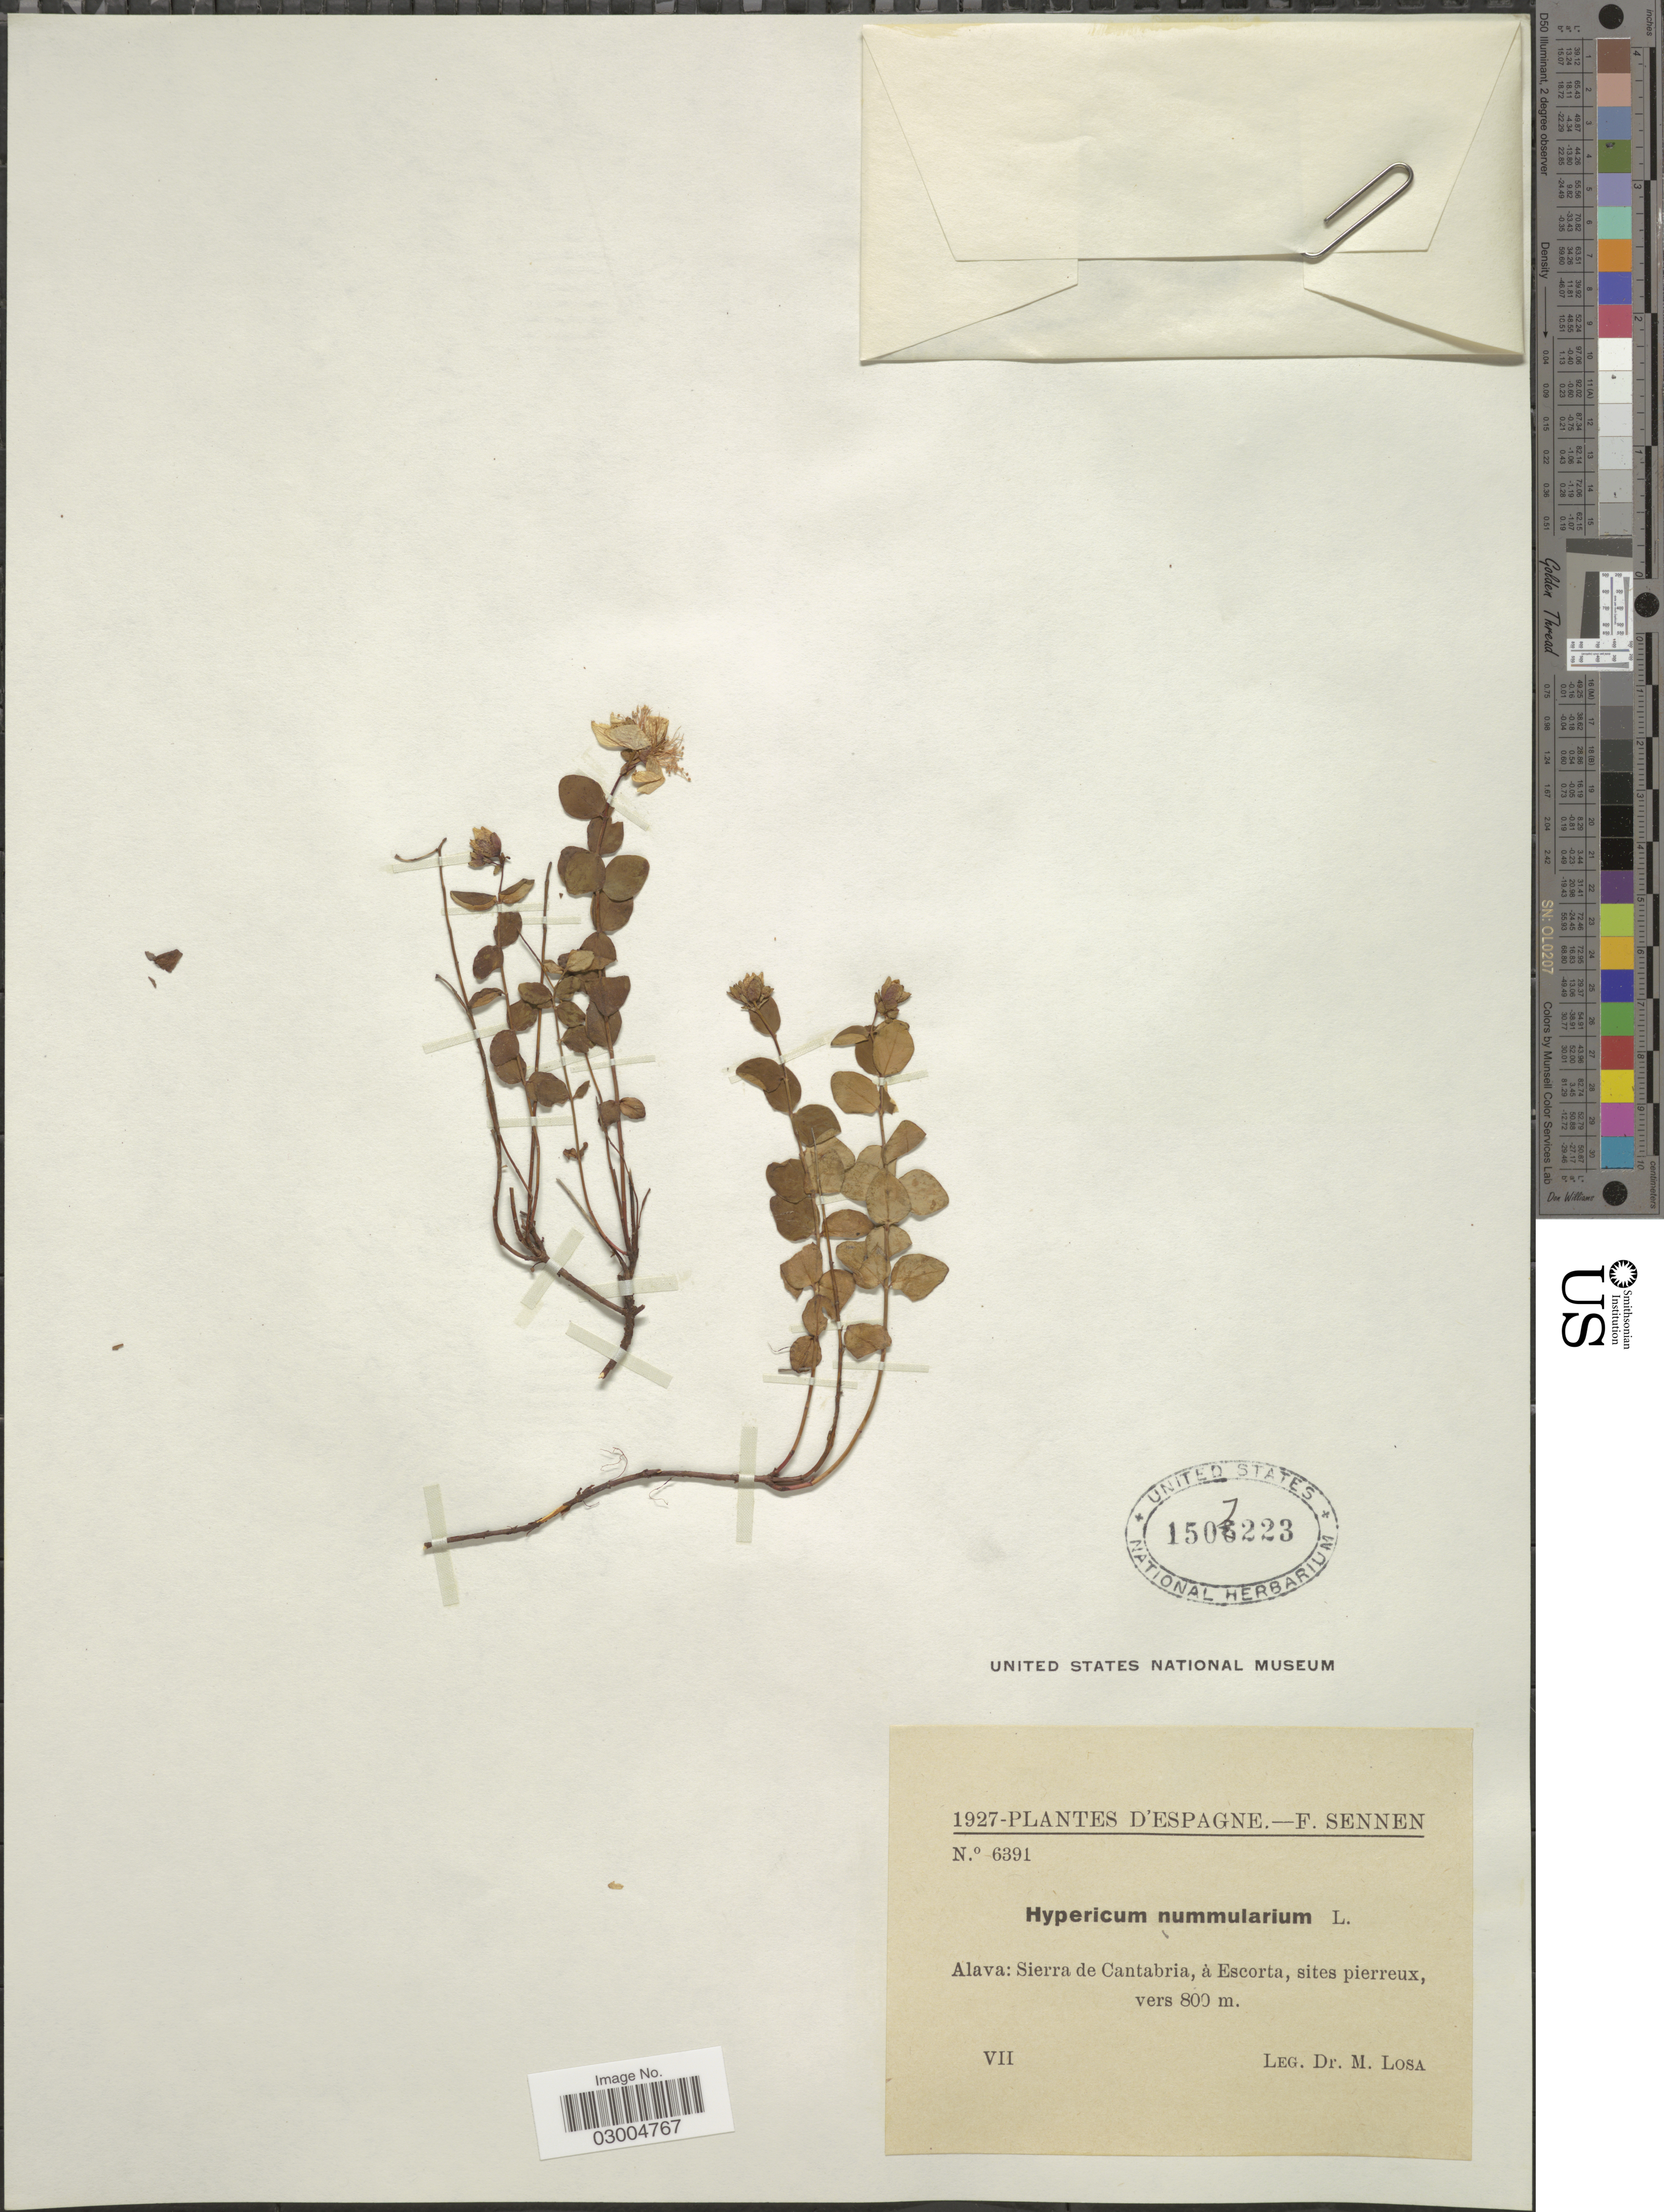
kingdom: Plantae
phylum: Tracheophyta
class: Magnoliopsida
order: Malpighiales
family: Hypericaceae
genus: Hypericum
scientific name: Hypericum nummularium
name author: L.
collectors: Losa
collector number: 6391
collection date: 1927-07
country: Spain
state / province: Cantabria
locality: Espagne. Alava: Sierra de Cantabria, à Escorta.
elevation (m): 800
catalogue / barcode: US 1507223